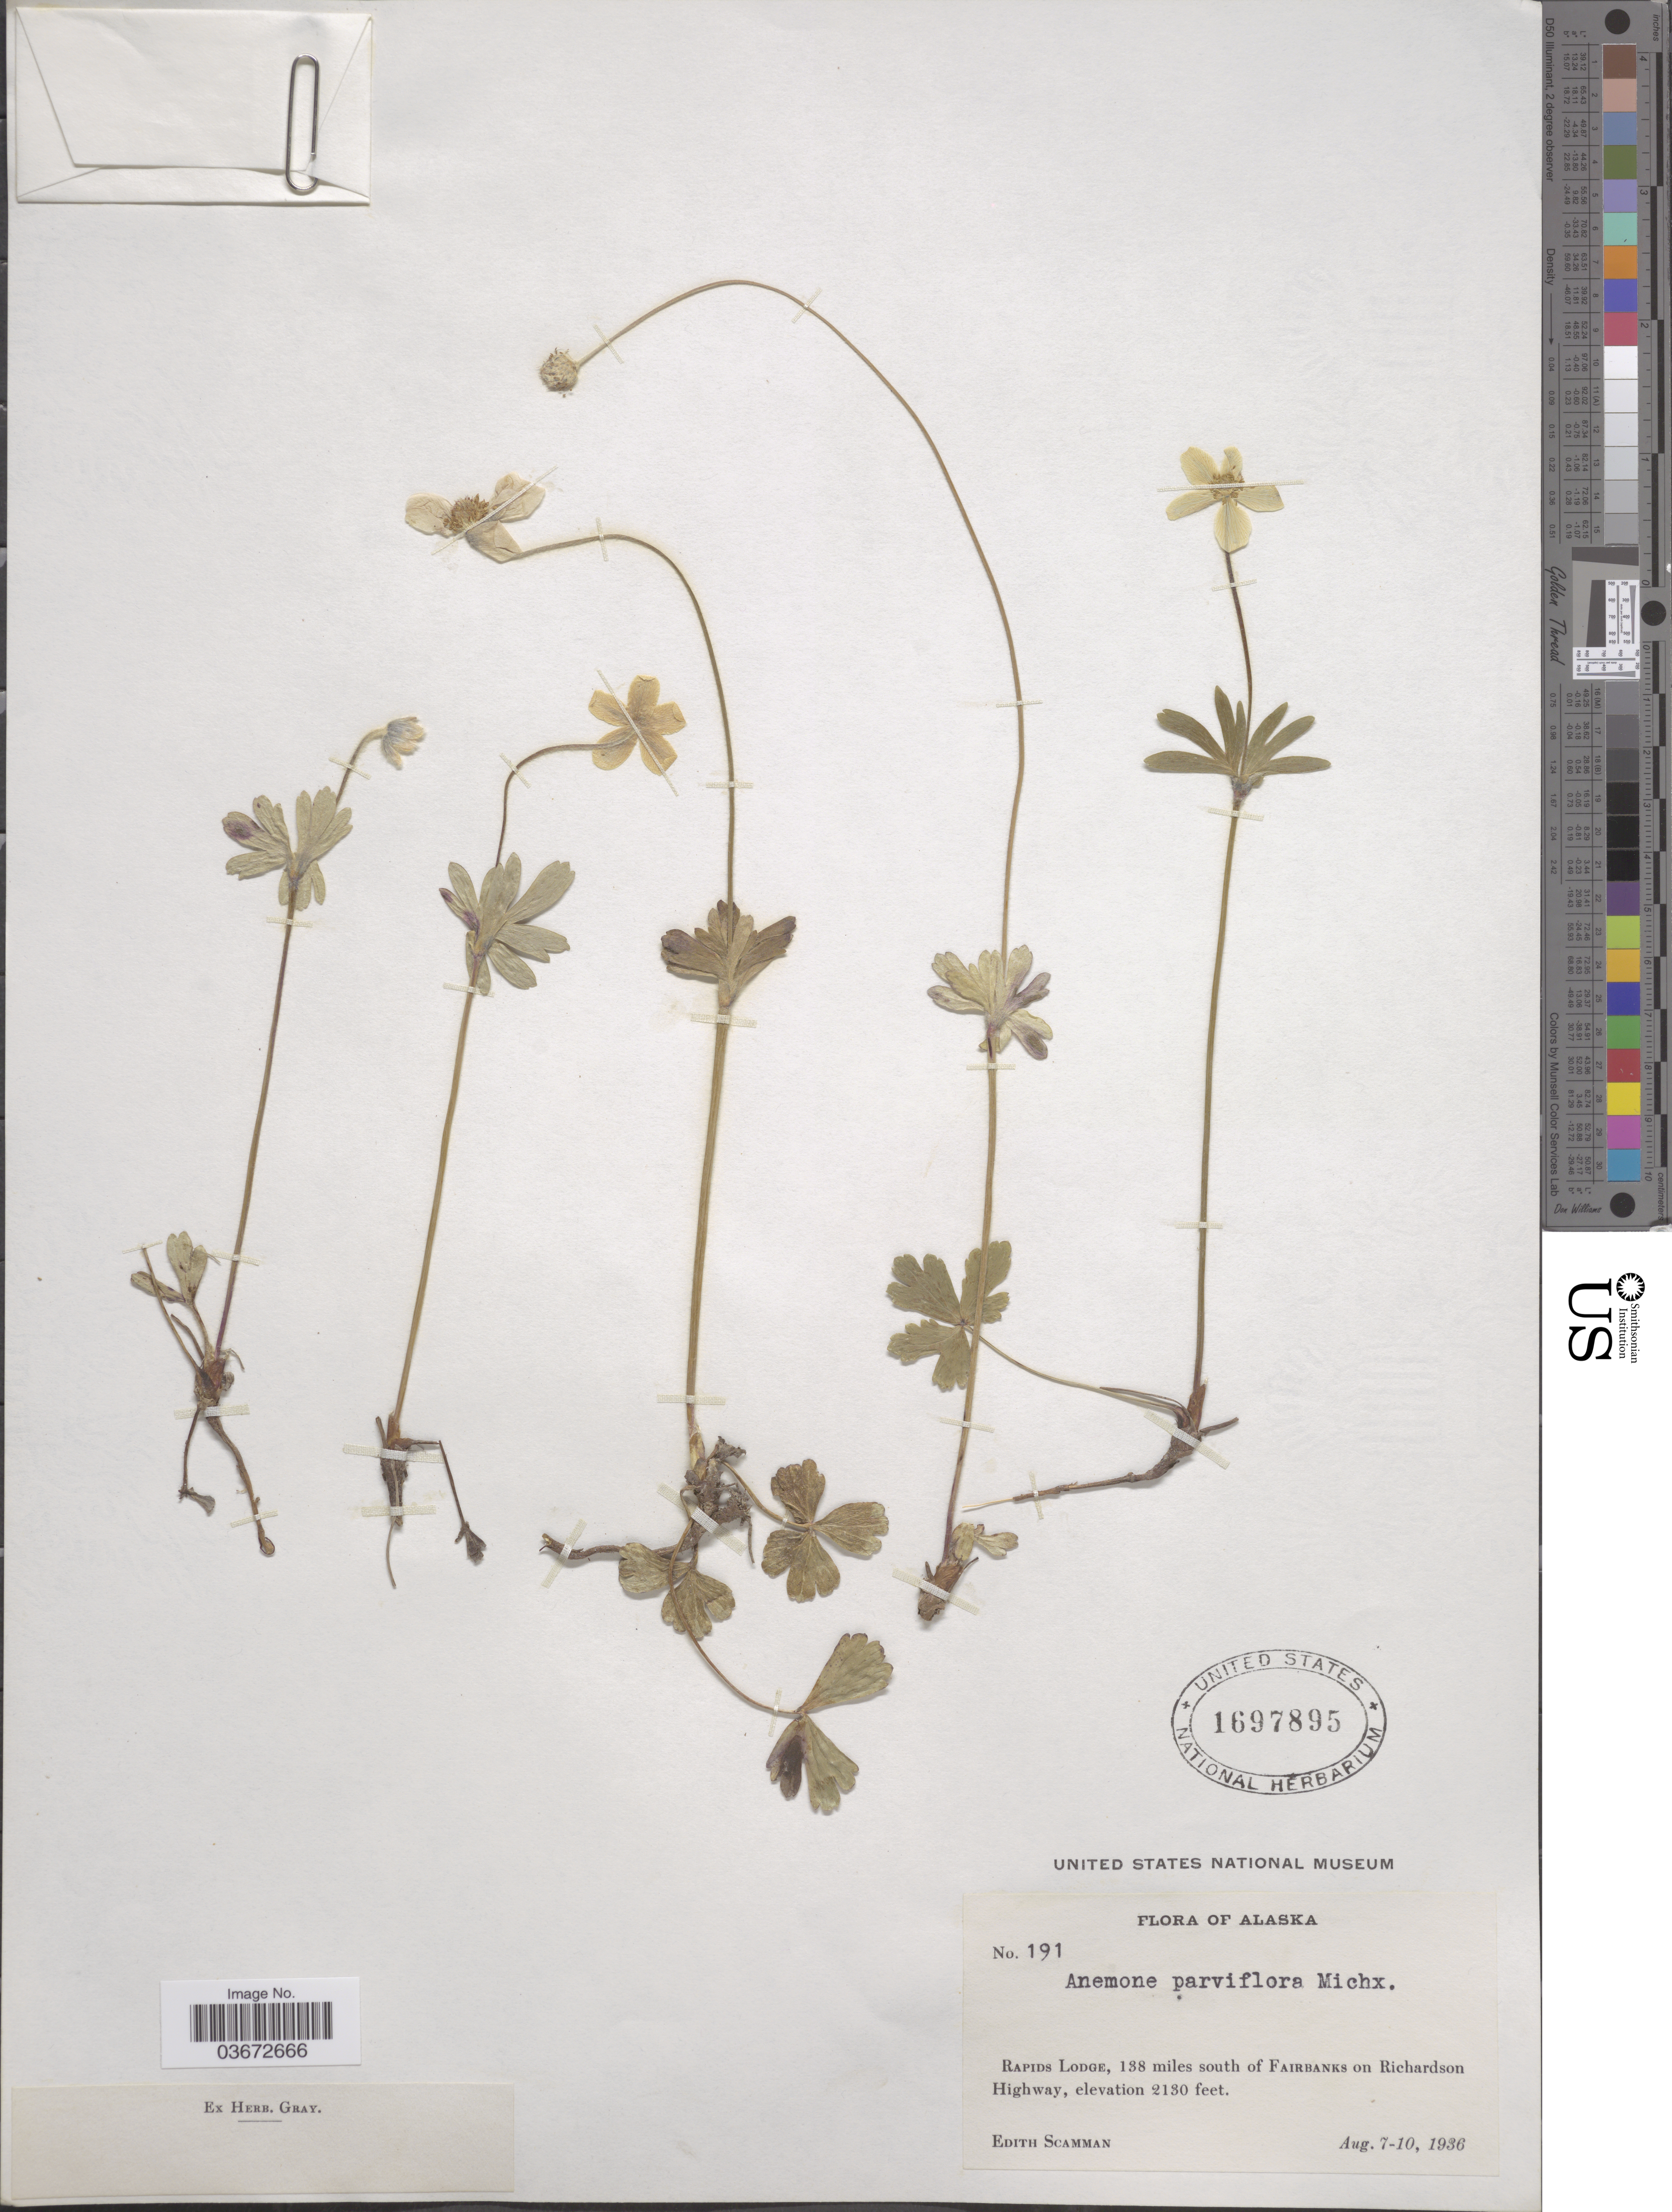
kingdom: Plantae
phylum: Tracheophyta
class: Magnoliopsida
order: Ranunculales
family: Ranunculaceae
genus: Anemone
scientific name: Anemone parviflora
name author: Michx.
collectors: E. Scamman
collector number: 191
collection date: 1936-08-07/1936-08-10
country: United States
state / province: Alaska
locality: Rapids Lodge, 138 miles south of Fairbanks on Richardson Highway.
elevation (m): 649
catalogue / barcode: US 1697895